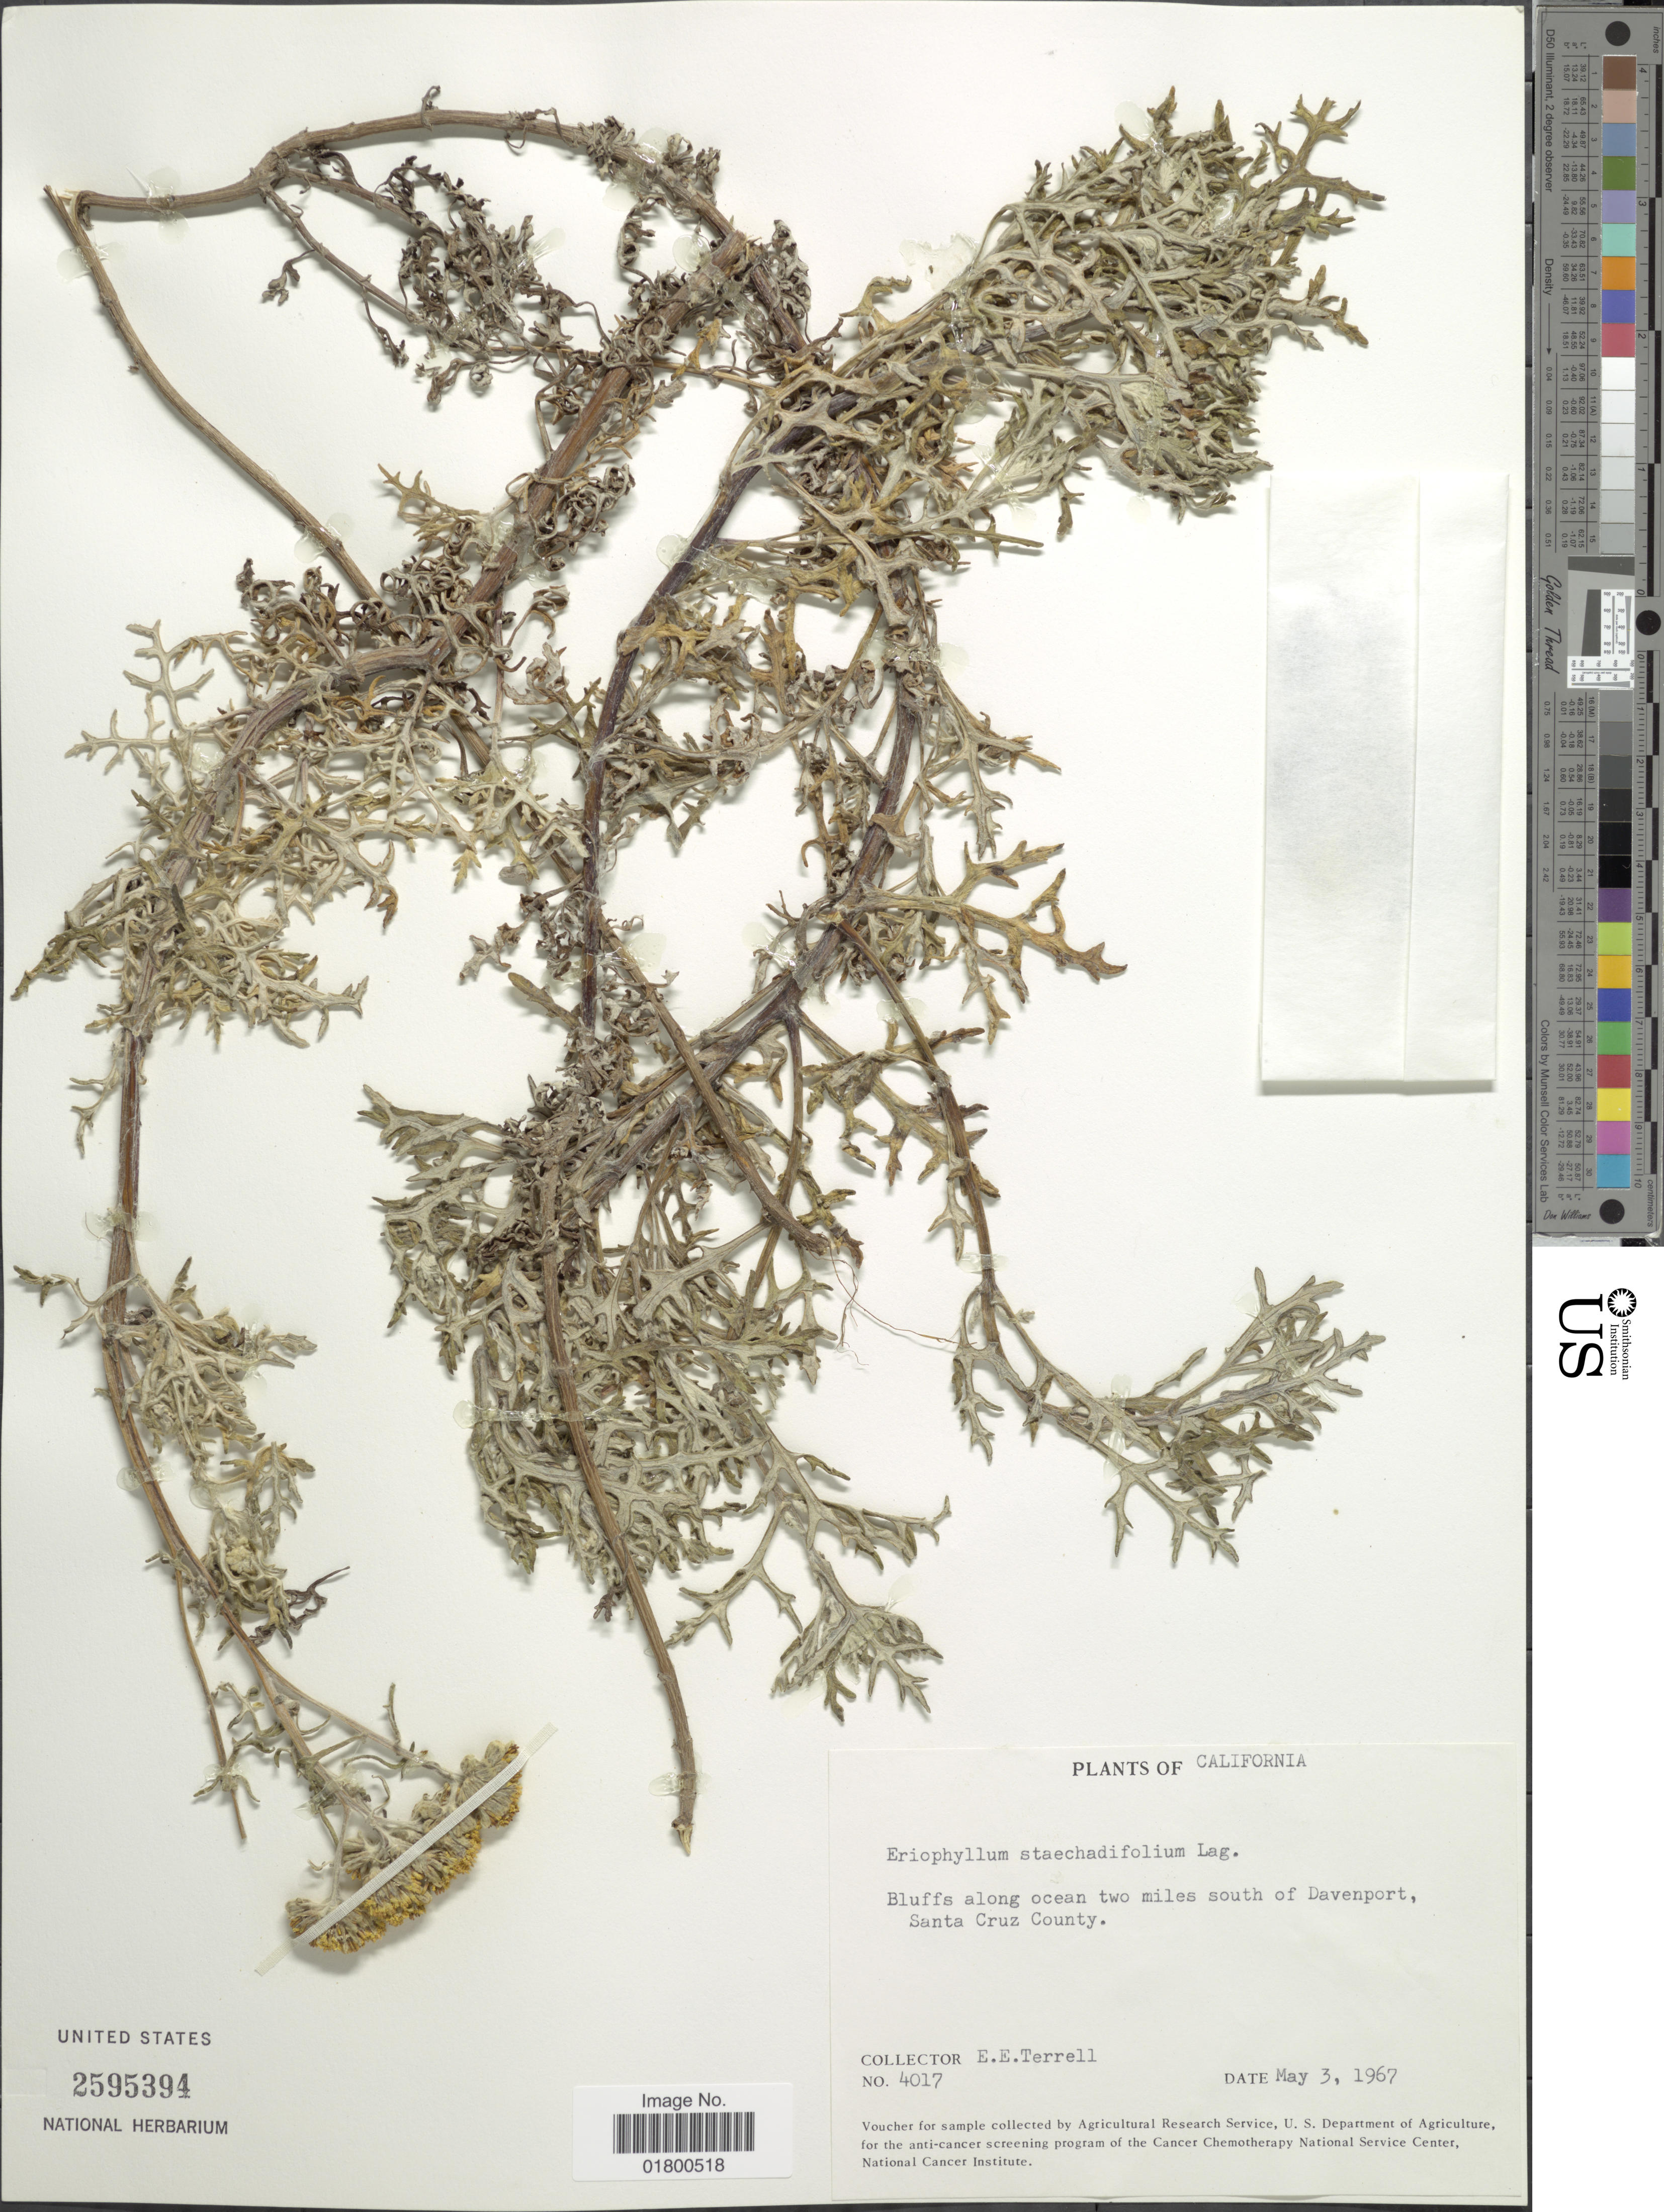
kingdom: Plantae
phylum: Tracheophyta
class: Magnoliopsida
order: Asterales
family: Asteraceae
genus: Eriophyllum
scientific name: Eriophyllum staechadifolium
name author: Lag.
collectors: E. E. Terrell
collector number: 4017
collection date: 1967-05-03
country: United States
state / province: California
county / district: Santa Cruz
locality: Bluffs along ocean two miles south of Davenport, Santa Cruz County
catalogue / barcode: US 2595394